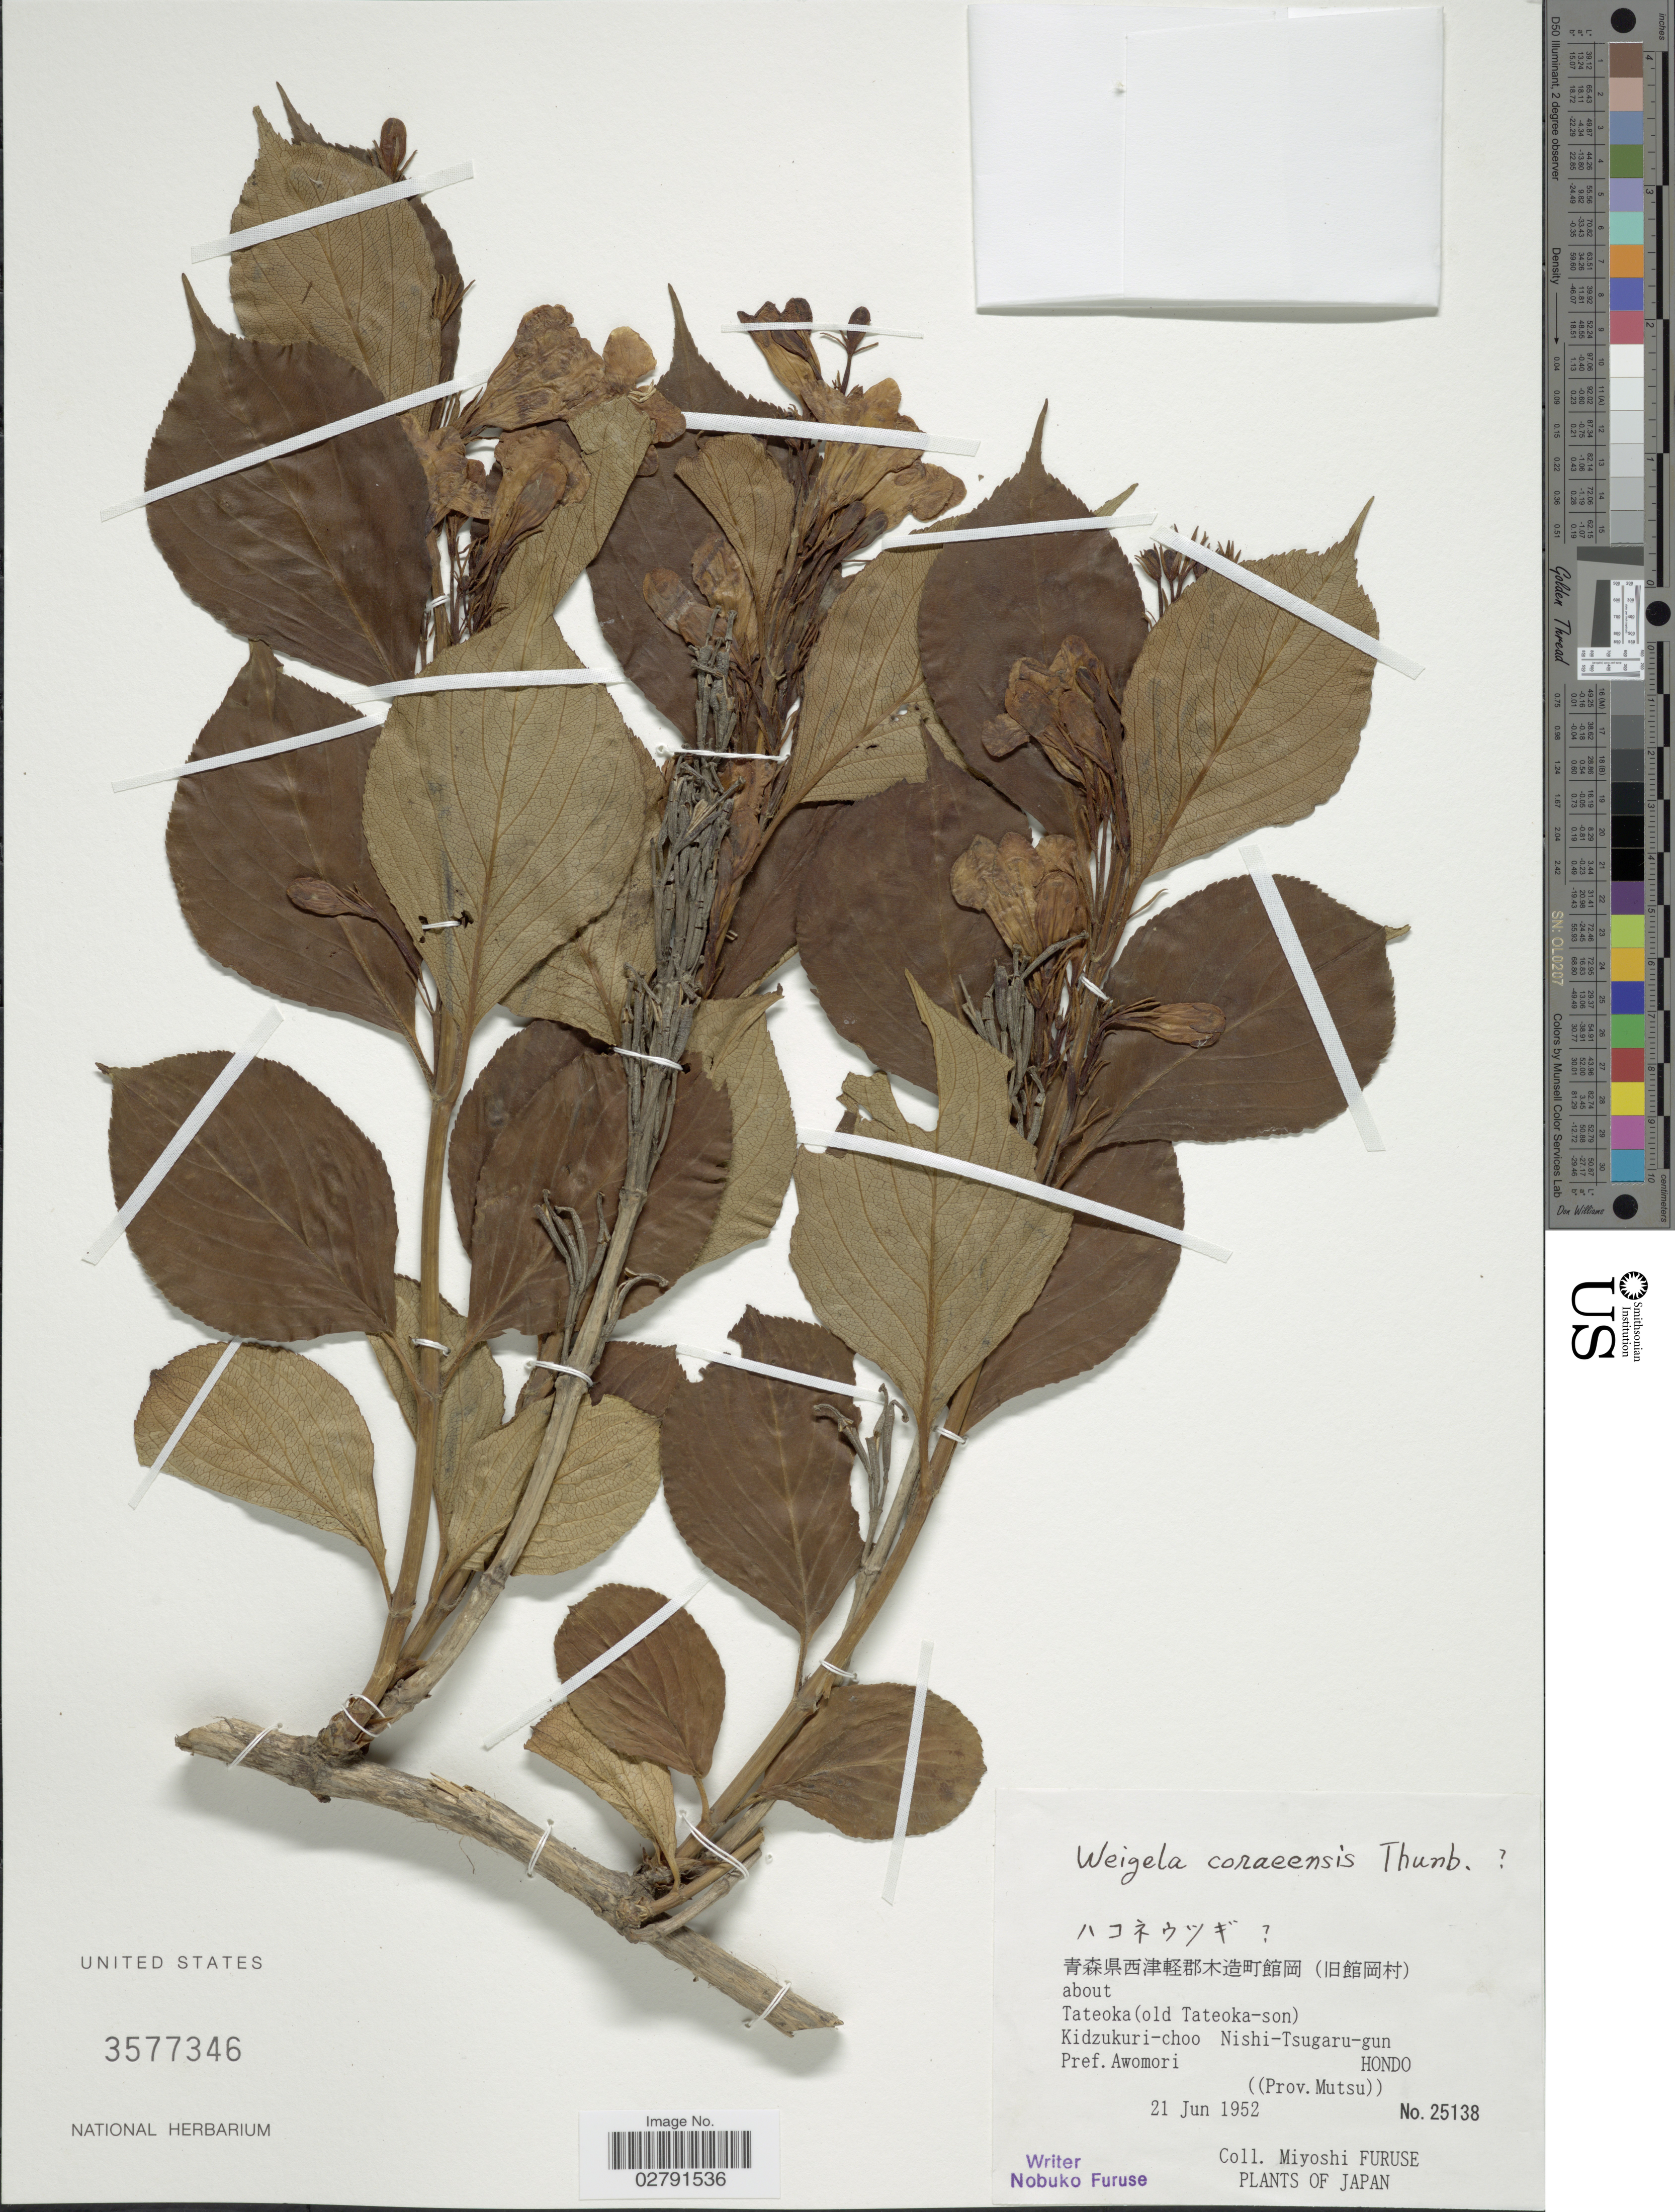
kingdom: Plantae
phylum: Tracheophyta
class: Magnoliopsida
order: Dipsacales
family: Caprifoliaceae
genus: Diervilla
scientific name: Diervilla coraeensis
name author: (Thunb.) DC.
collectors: M. Furuse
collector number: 25138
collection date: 1952-06-21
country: Japan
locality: Tateoka (old Tateoka-son) Kidzukuri-choo Nishi-Tsugaru-gun, Pref. Awomori, Hondo (Prov. Mutsu)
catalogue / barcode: US 3577346